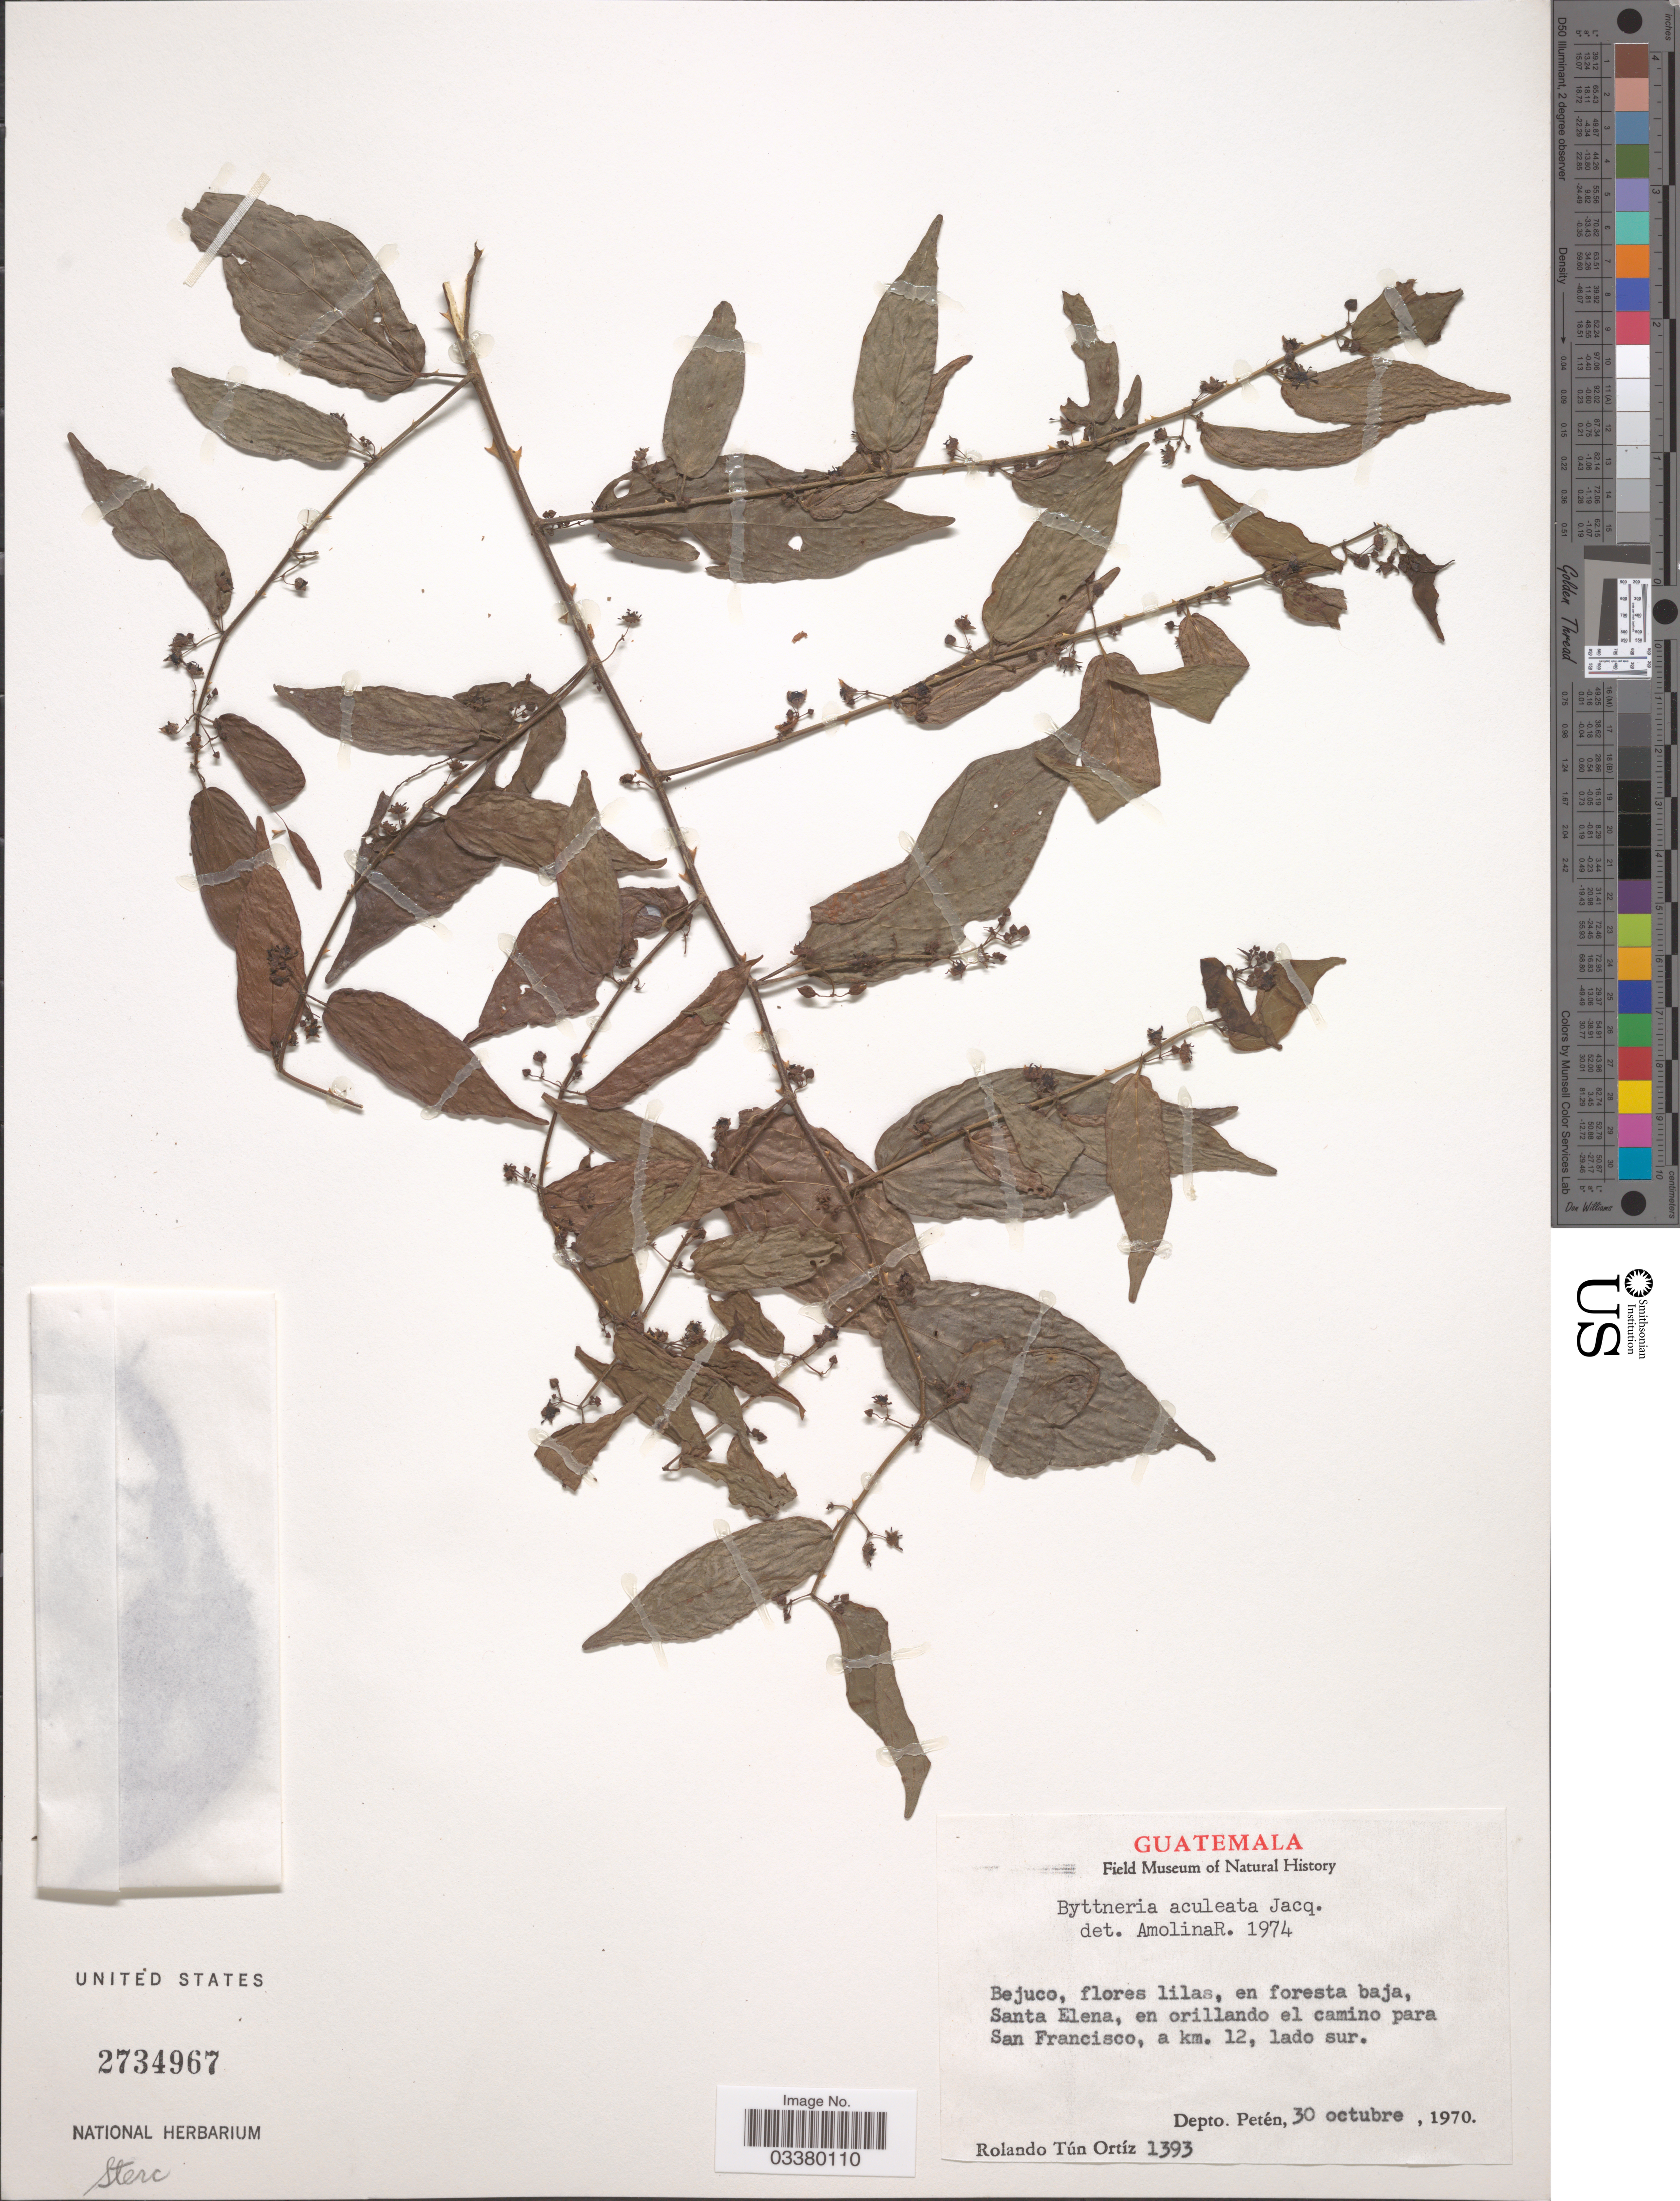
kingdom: Plantae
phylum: Tracheophyta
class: Magnoliopsida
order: Malvales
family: Malvaceae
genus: Byttneria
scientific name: Byttneria aculeata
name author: (Jacq.) Jacq.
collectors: R. T. Ortíz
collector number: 1393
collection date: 1970-10-30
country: Guatemala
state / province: El Petén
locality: Santa Elena, en orillando el camino para San Francisco, a 12 km, lado sur. Depto. Petén.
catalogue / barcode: US 2734967